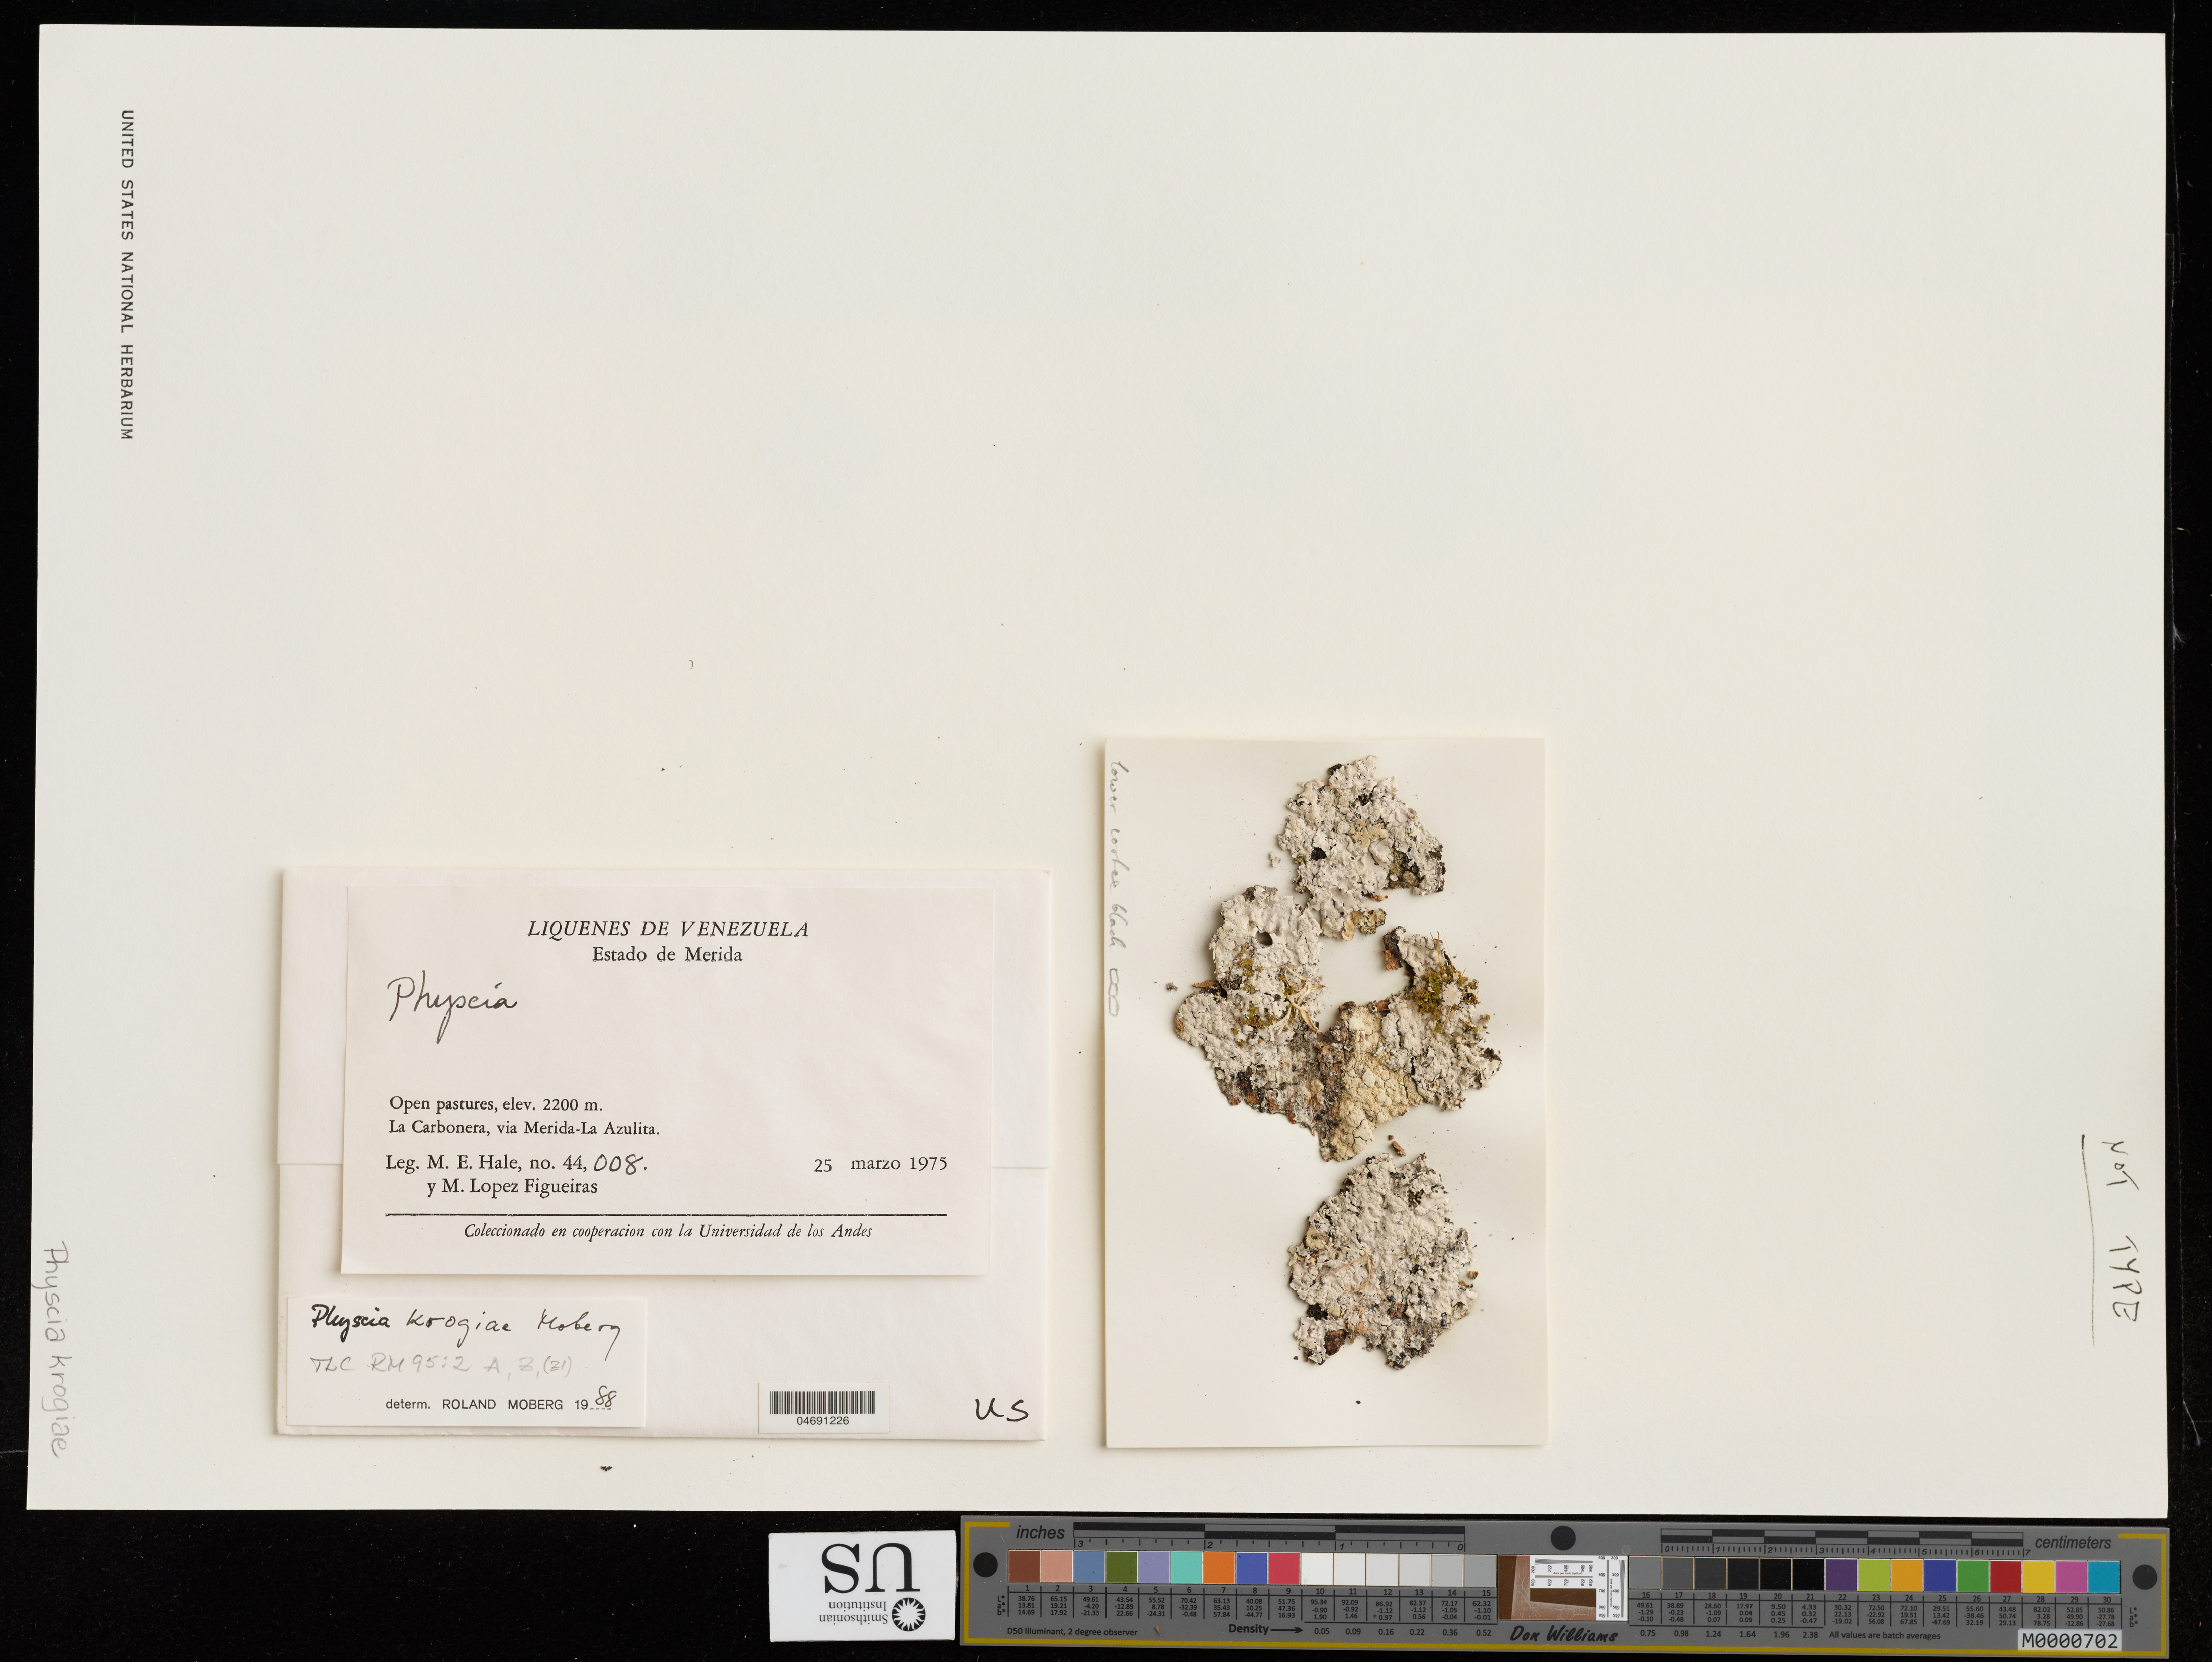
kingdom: Fungi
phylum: Ascomycota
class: Lecanoromycetes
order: Caliciales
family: Physciaceae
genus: Physcia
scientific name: Physcia krogiae var. endochrysea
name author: Moberg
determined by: Moberg, R.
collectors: M. Hale & M. López Figueiras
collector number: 44008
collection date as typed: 25 Mar 1975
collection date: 1975-03-25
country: Venezuela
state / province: Mérida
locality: La carbonera, via merida-la azulita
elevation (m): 2200